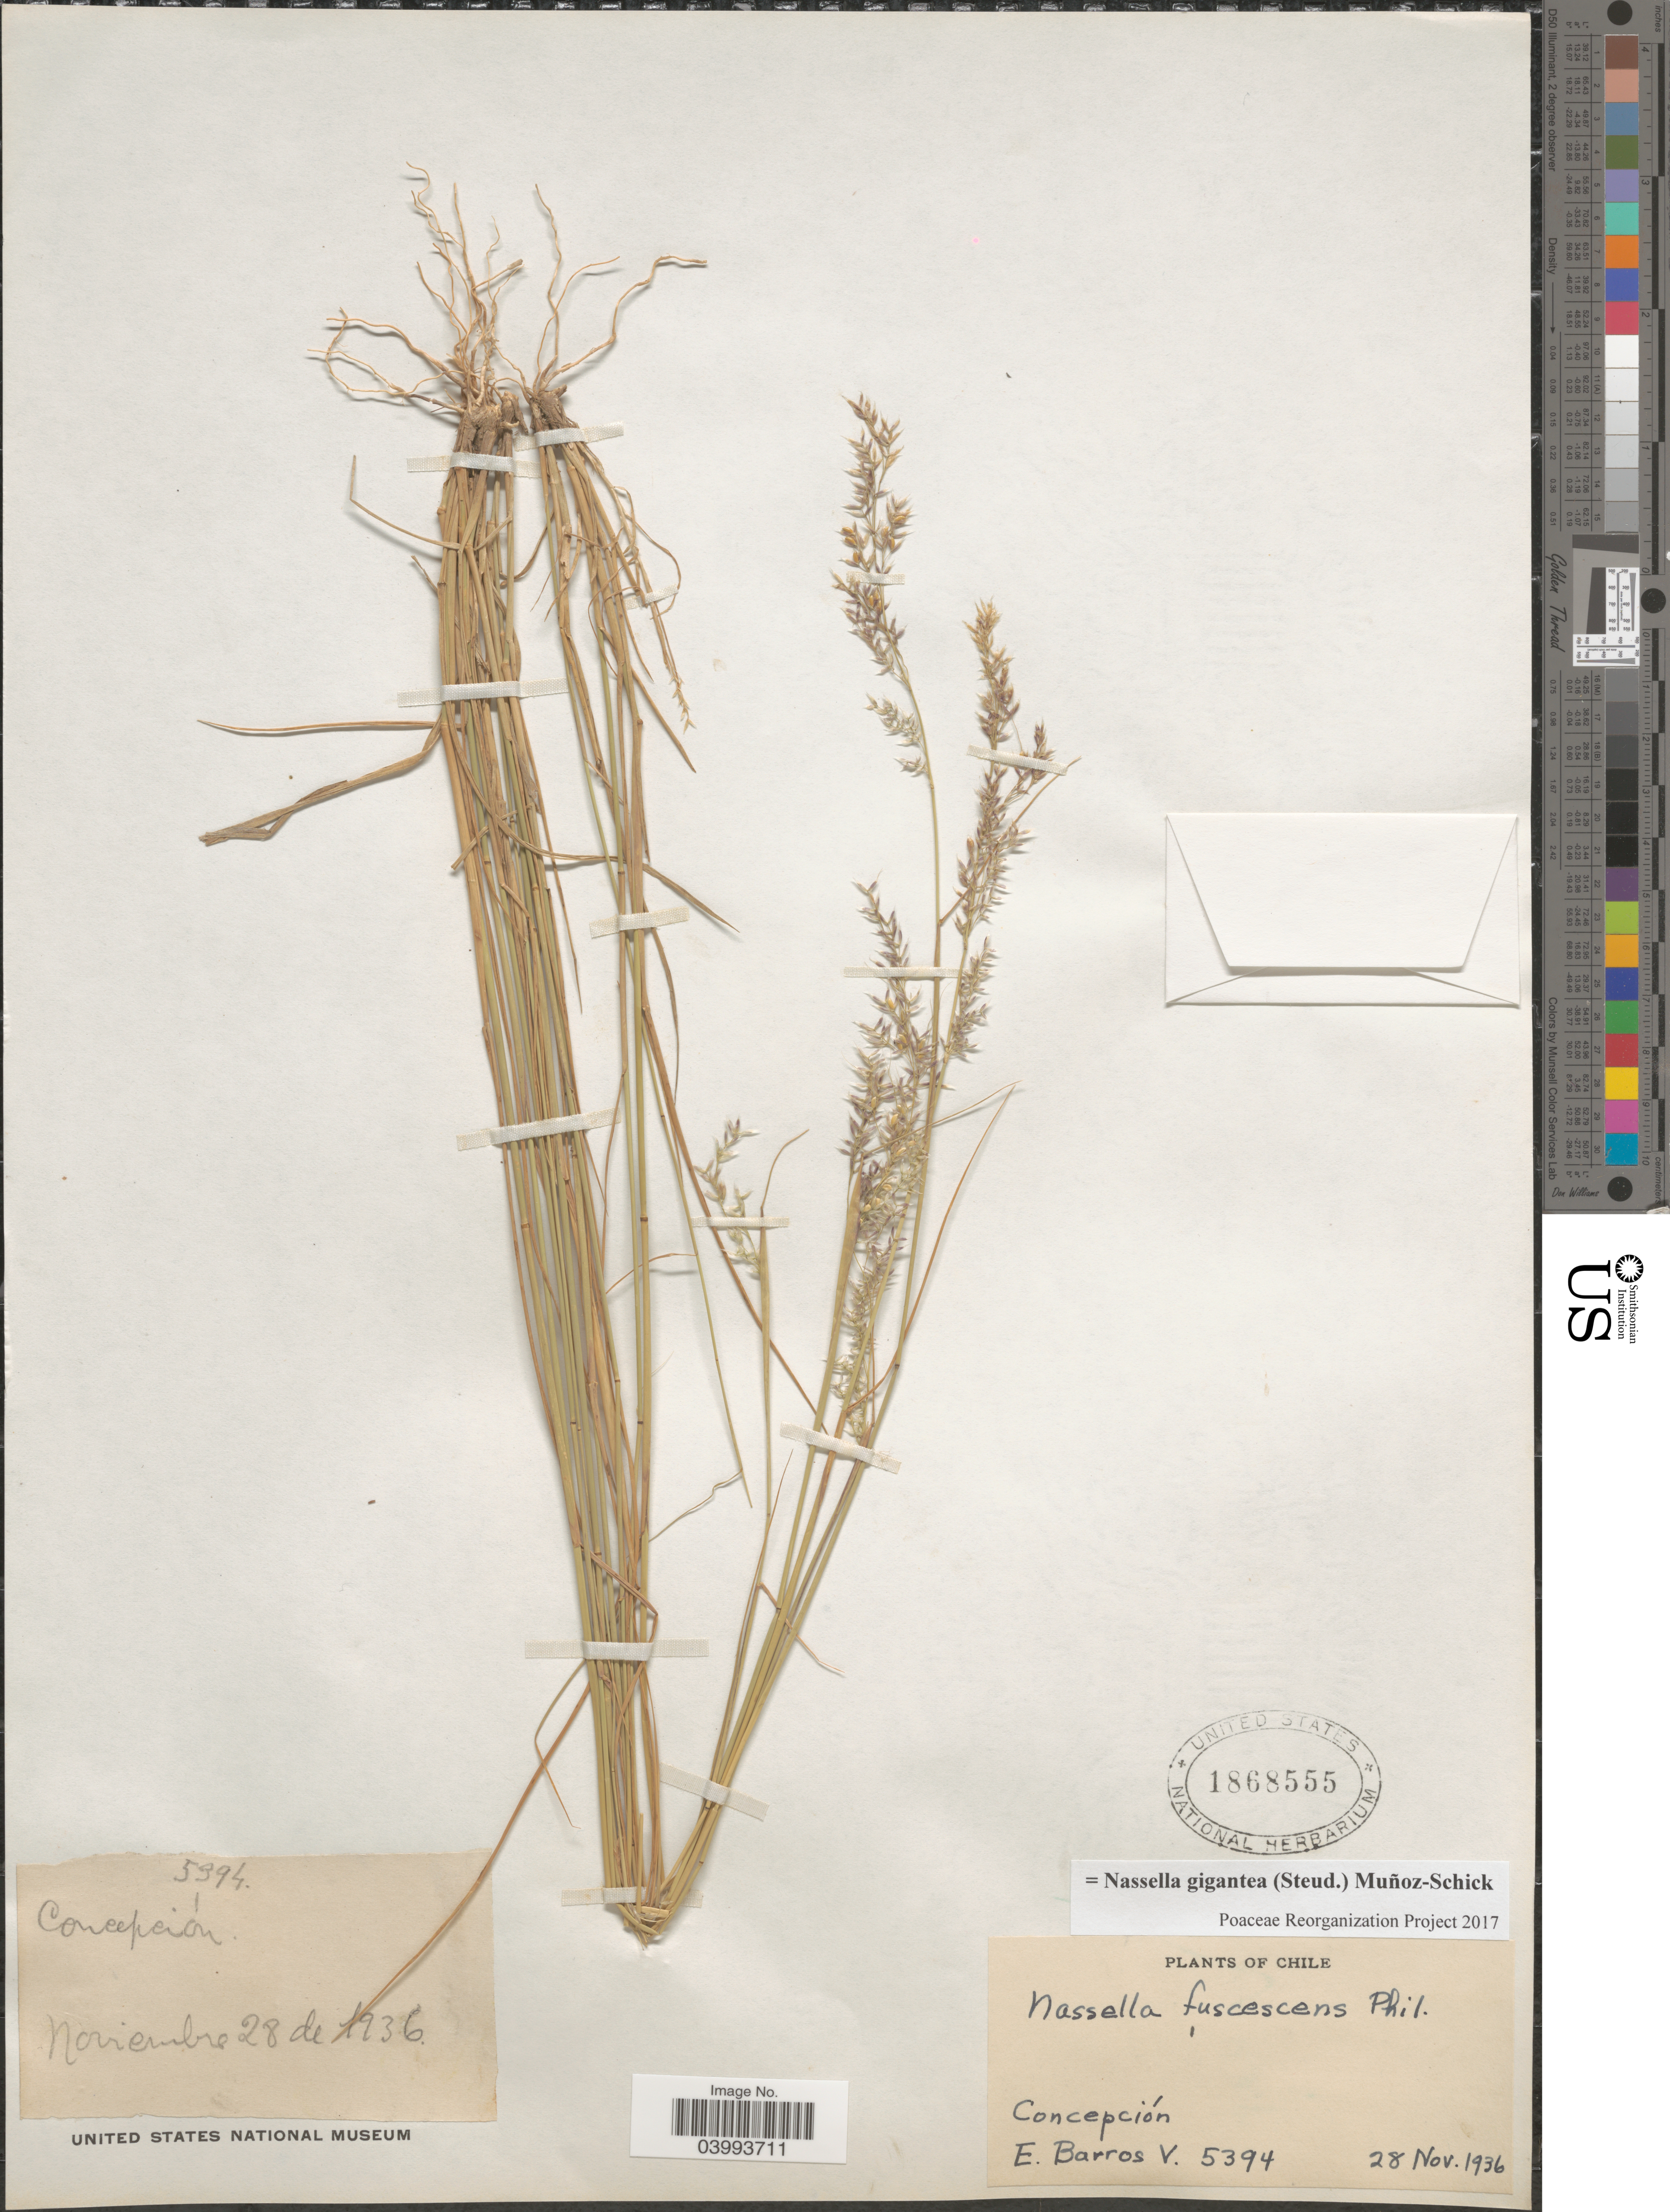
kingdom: Plantae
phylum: Tracheophyta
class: Liliopsida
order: Poales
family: Poaceae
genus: Nassella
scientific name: Nassella gigantea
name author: (Steud.) Muñoz-Schick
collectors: E. Barros V.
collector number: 5394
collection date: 1936-11-28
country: Chile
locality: Concepción.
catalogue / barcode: US 1868555